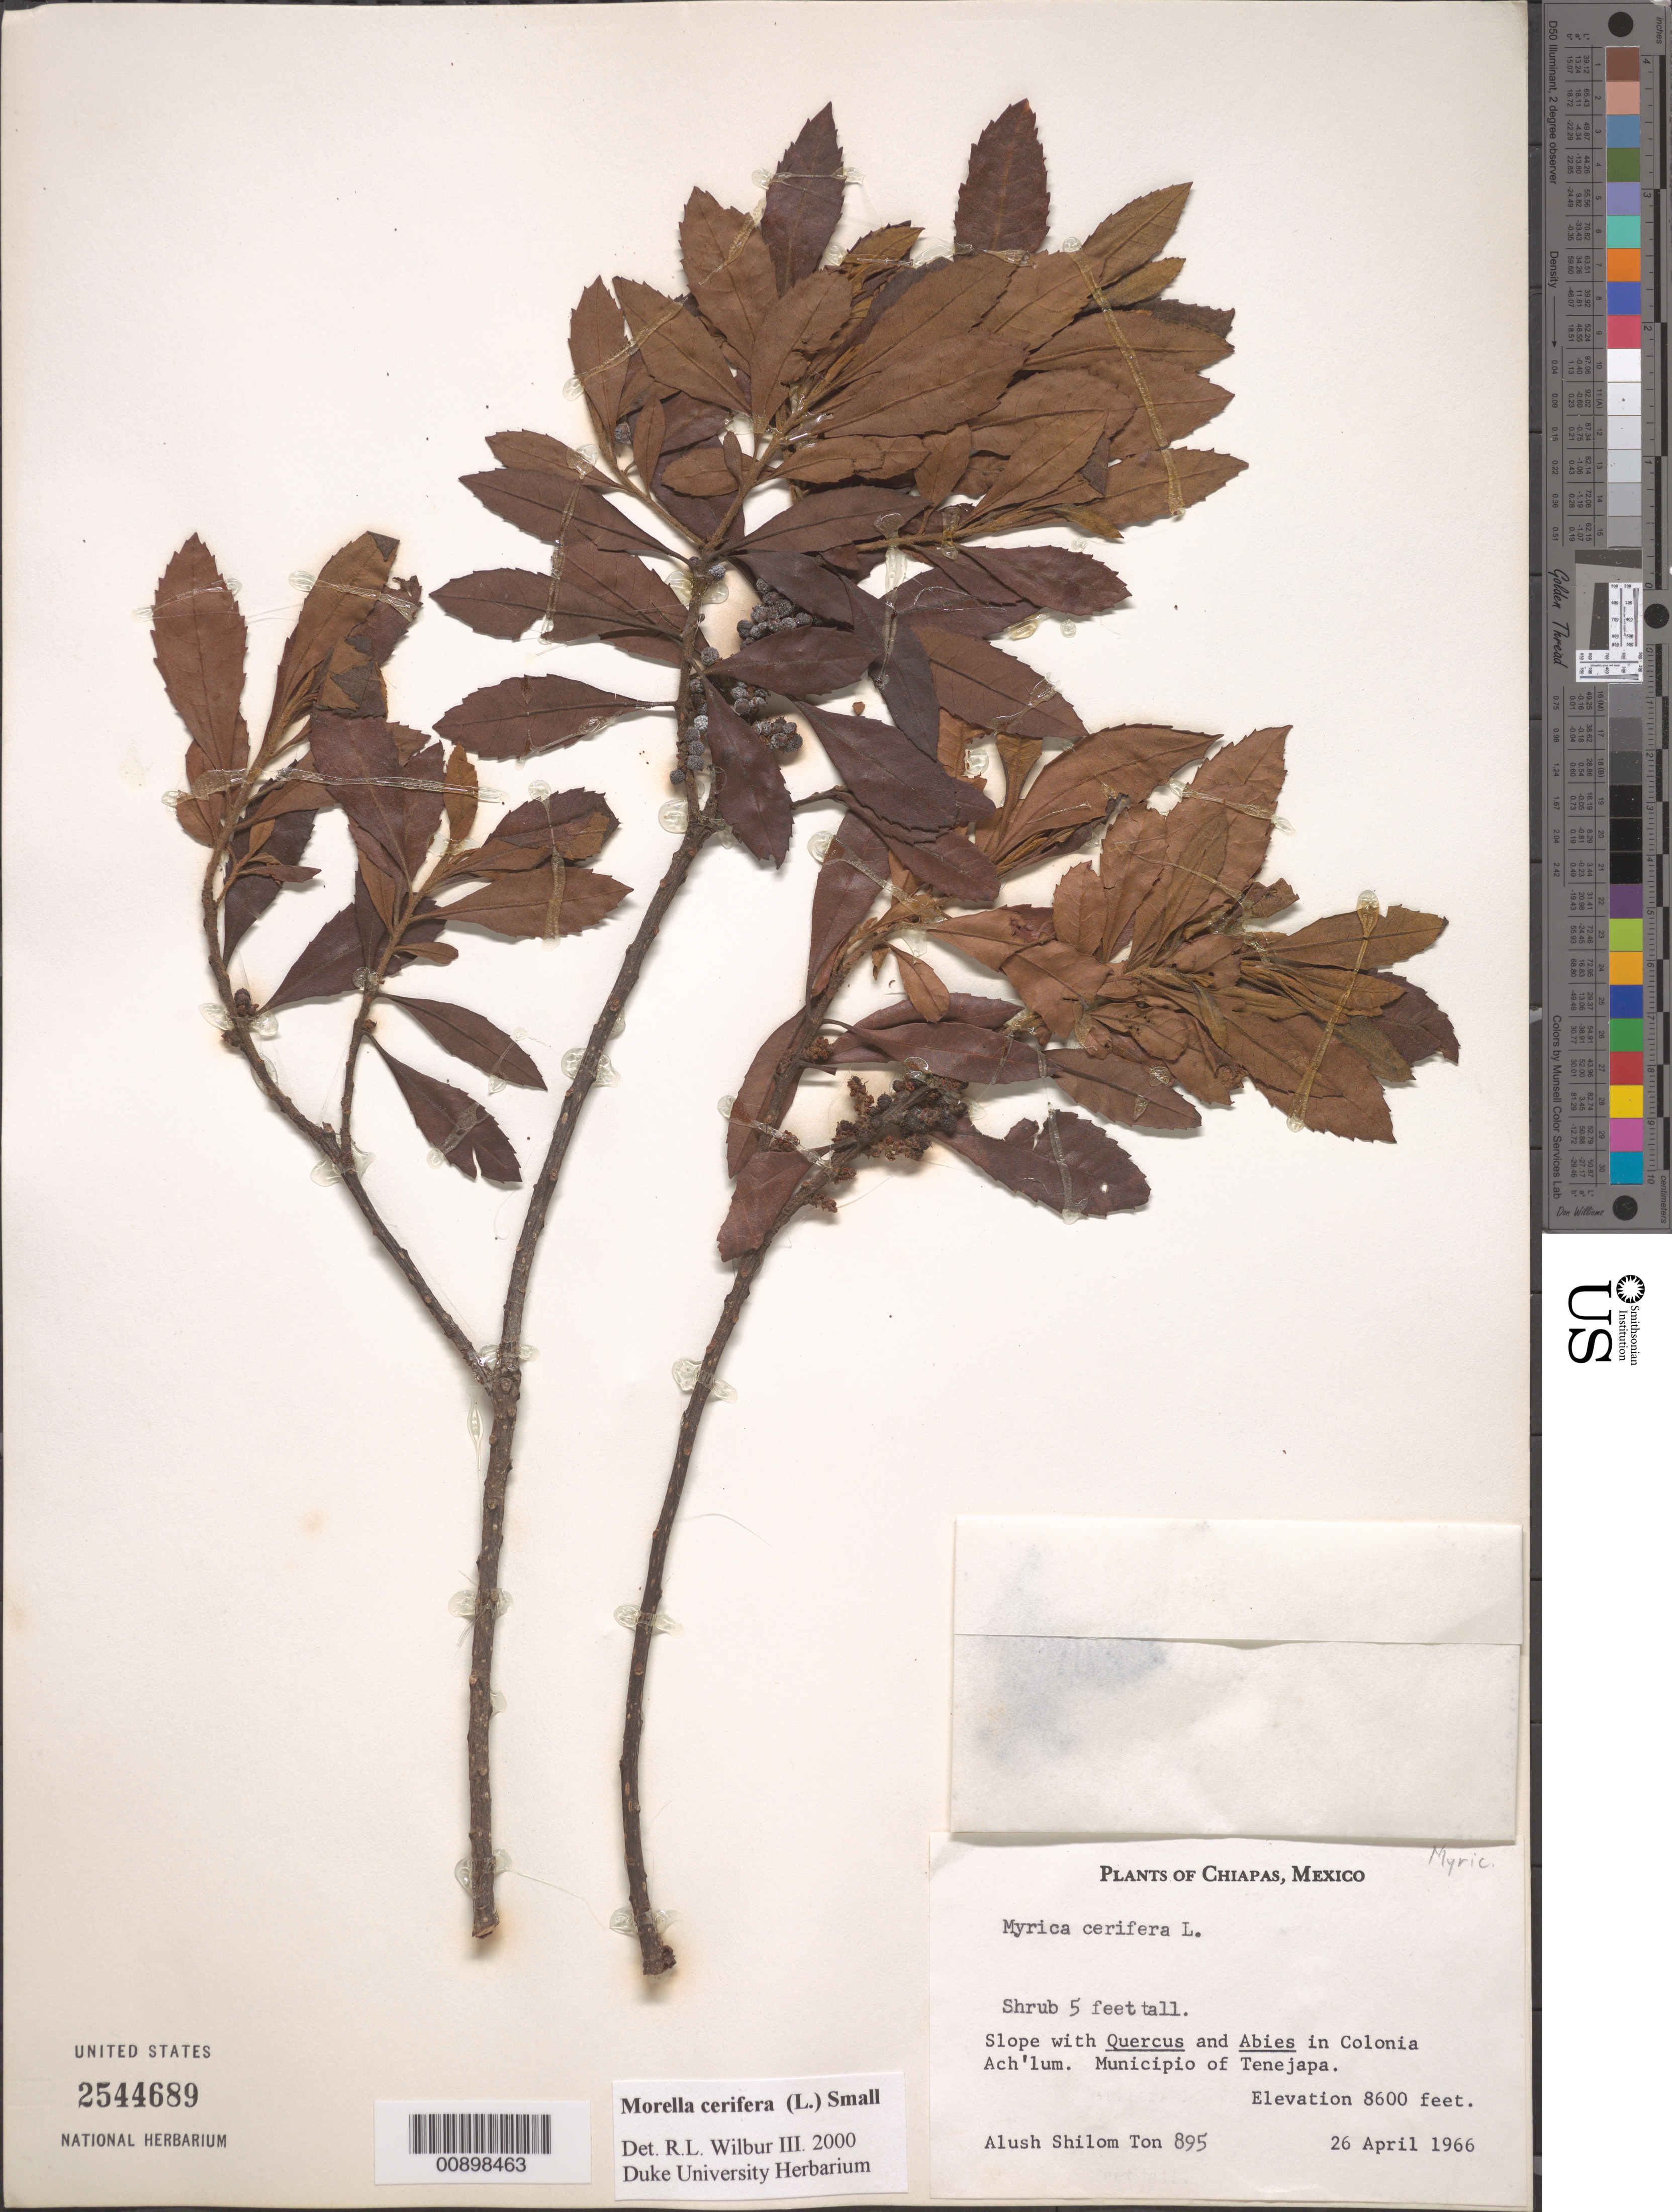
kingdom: Plantae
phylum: Tracheophyta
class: Magnoliopsida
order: Fagales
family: Myricaceae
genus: Morella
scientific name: Morella cerifera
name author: (L.) Small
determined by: Wilbur, R. L.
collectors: A. Shilom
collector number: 895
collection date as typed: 26 Apr 1966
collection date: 1966-04-26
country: Mexico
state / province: Chiapas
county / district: Tenejapa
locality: Colonia Ach'lum. Municicpio of Tenejapa, Chiapas.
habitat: Slope with Wuecus and Abies.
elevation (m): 2621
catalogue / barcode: US 2544689